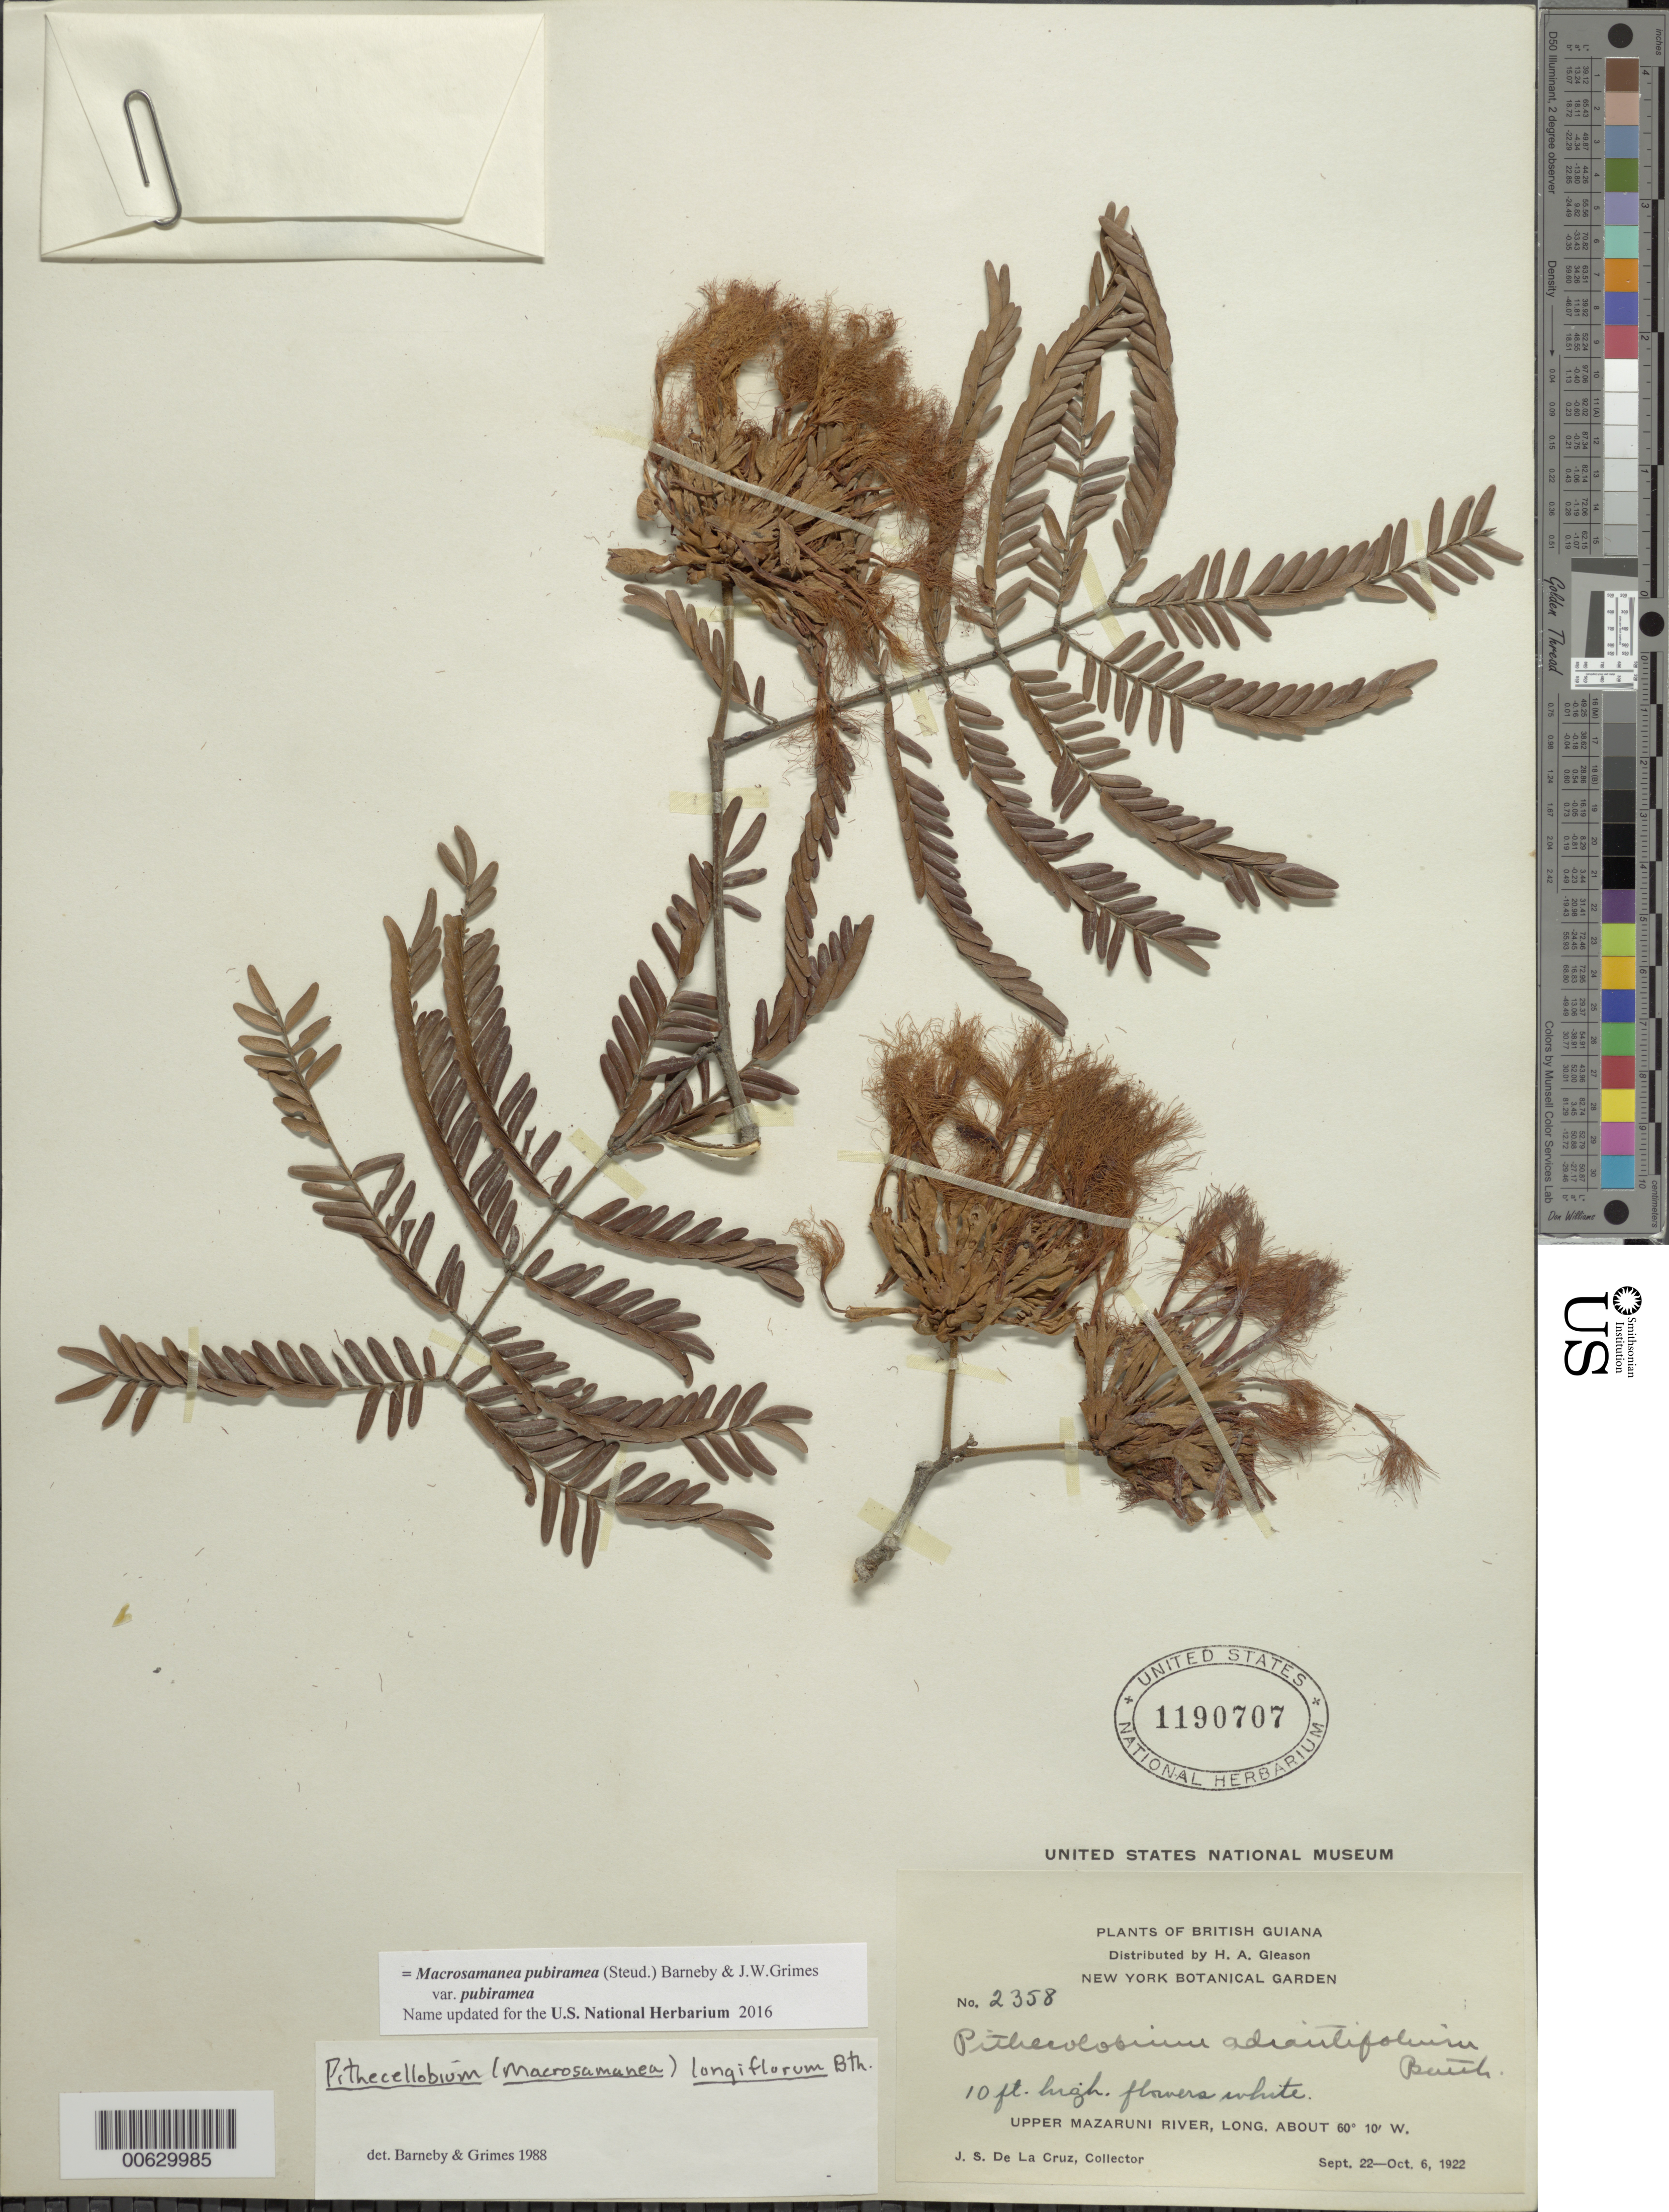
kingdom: Plantae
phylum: Tracheophyta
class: Magnoliopsida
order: Fabales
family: Fabaceae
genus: Macrosamanea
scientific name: Macrosamanea pubiramea var. pubiramea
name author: (Steud.) Barneby & J.W. Grimes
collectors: J. S. de la Cruz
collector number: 2358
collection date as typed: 22-Sep-22 to 6-Oct-22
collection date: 1922-09-22/1922-10-06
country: Guyana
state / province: Cuyuni-Mazaruni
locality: Upper Mazaruni R.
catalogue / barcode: US 1190707